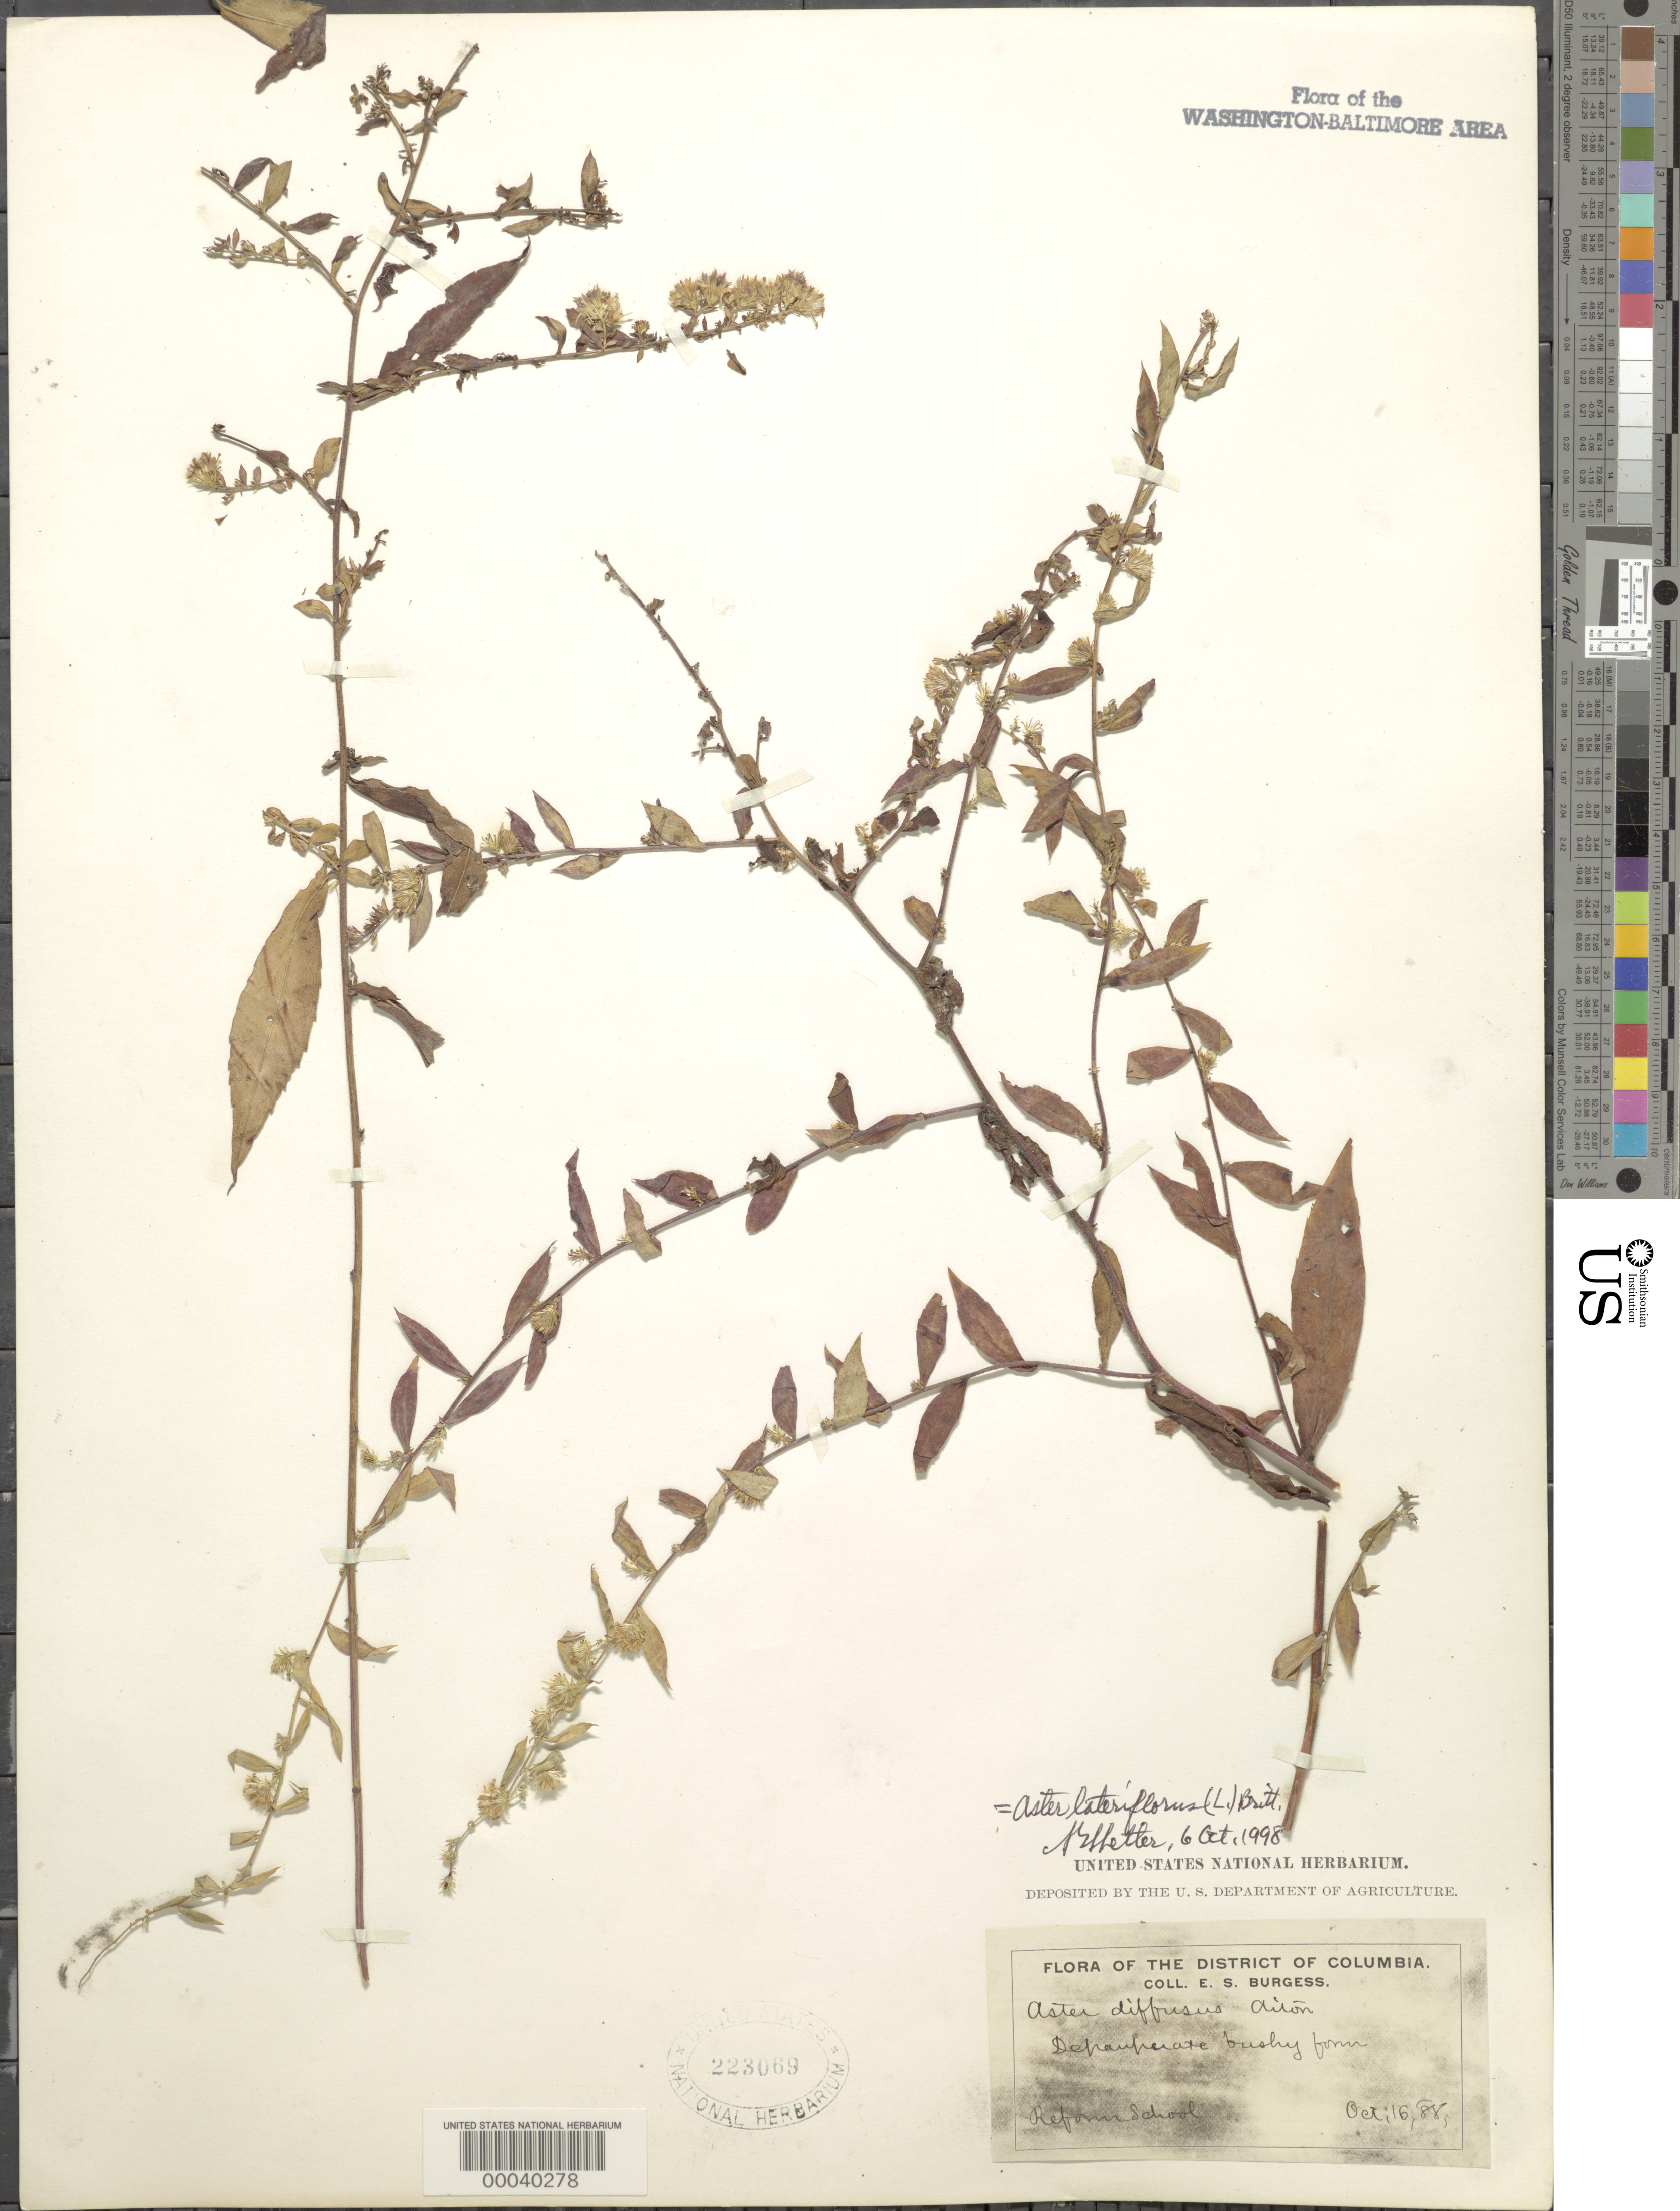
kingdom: Plantae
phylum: Tracheophyta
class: Magnoliopsida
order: Asterales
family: Asteraceae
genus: Symphyotrichum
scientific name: Symphyotrichum lateriflorum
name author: (L.) Á. Löve & D. Löve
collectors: E. Burgess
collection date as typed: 16 Oct 1888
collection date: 1888-10-16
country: United States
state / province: District of Columbia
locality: Reform School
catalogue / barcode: US 223069